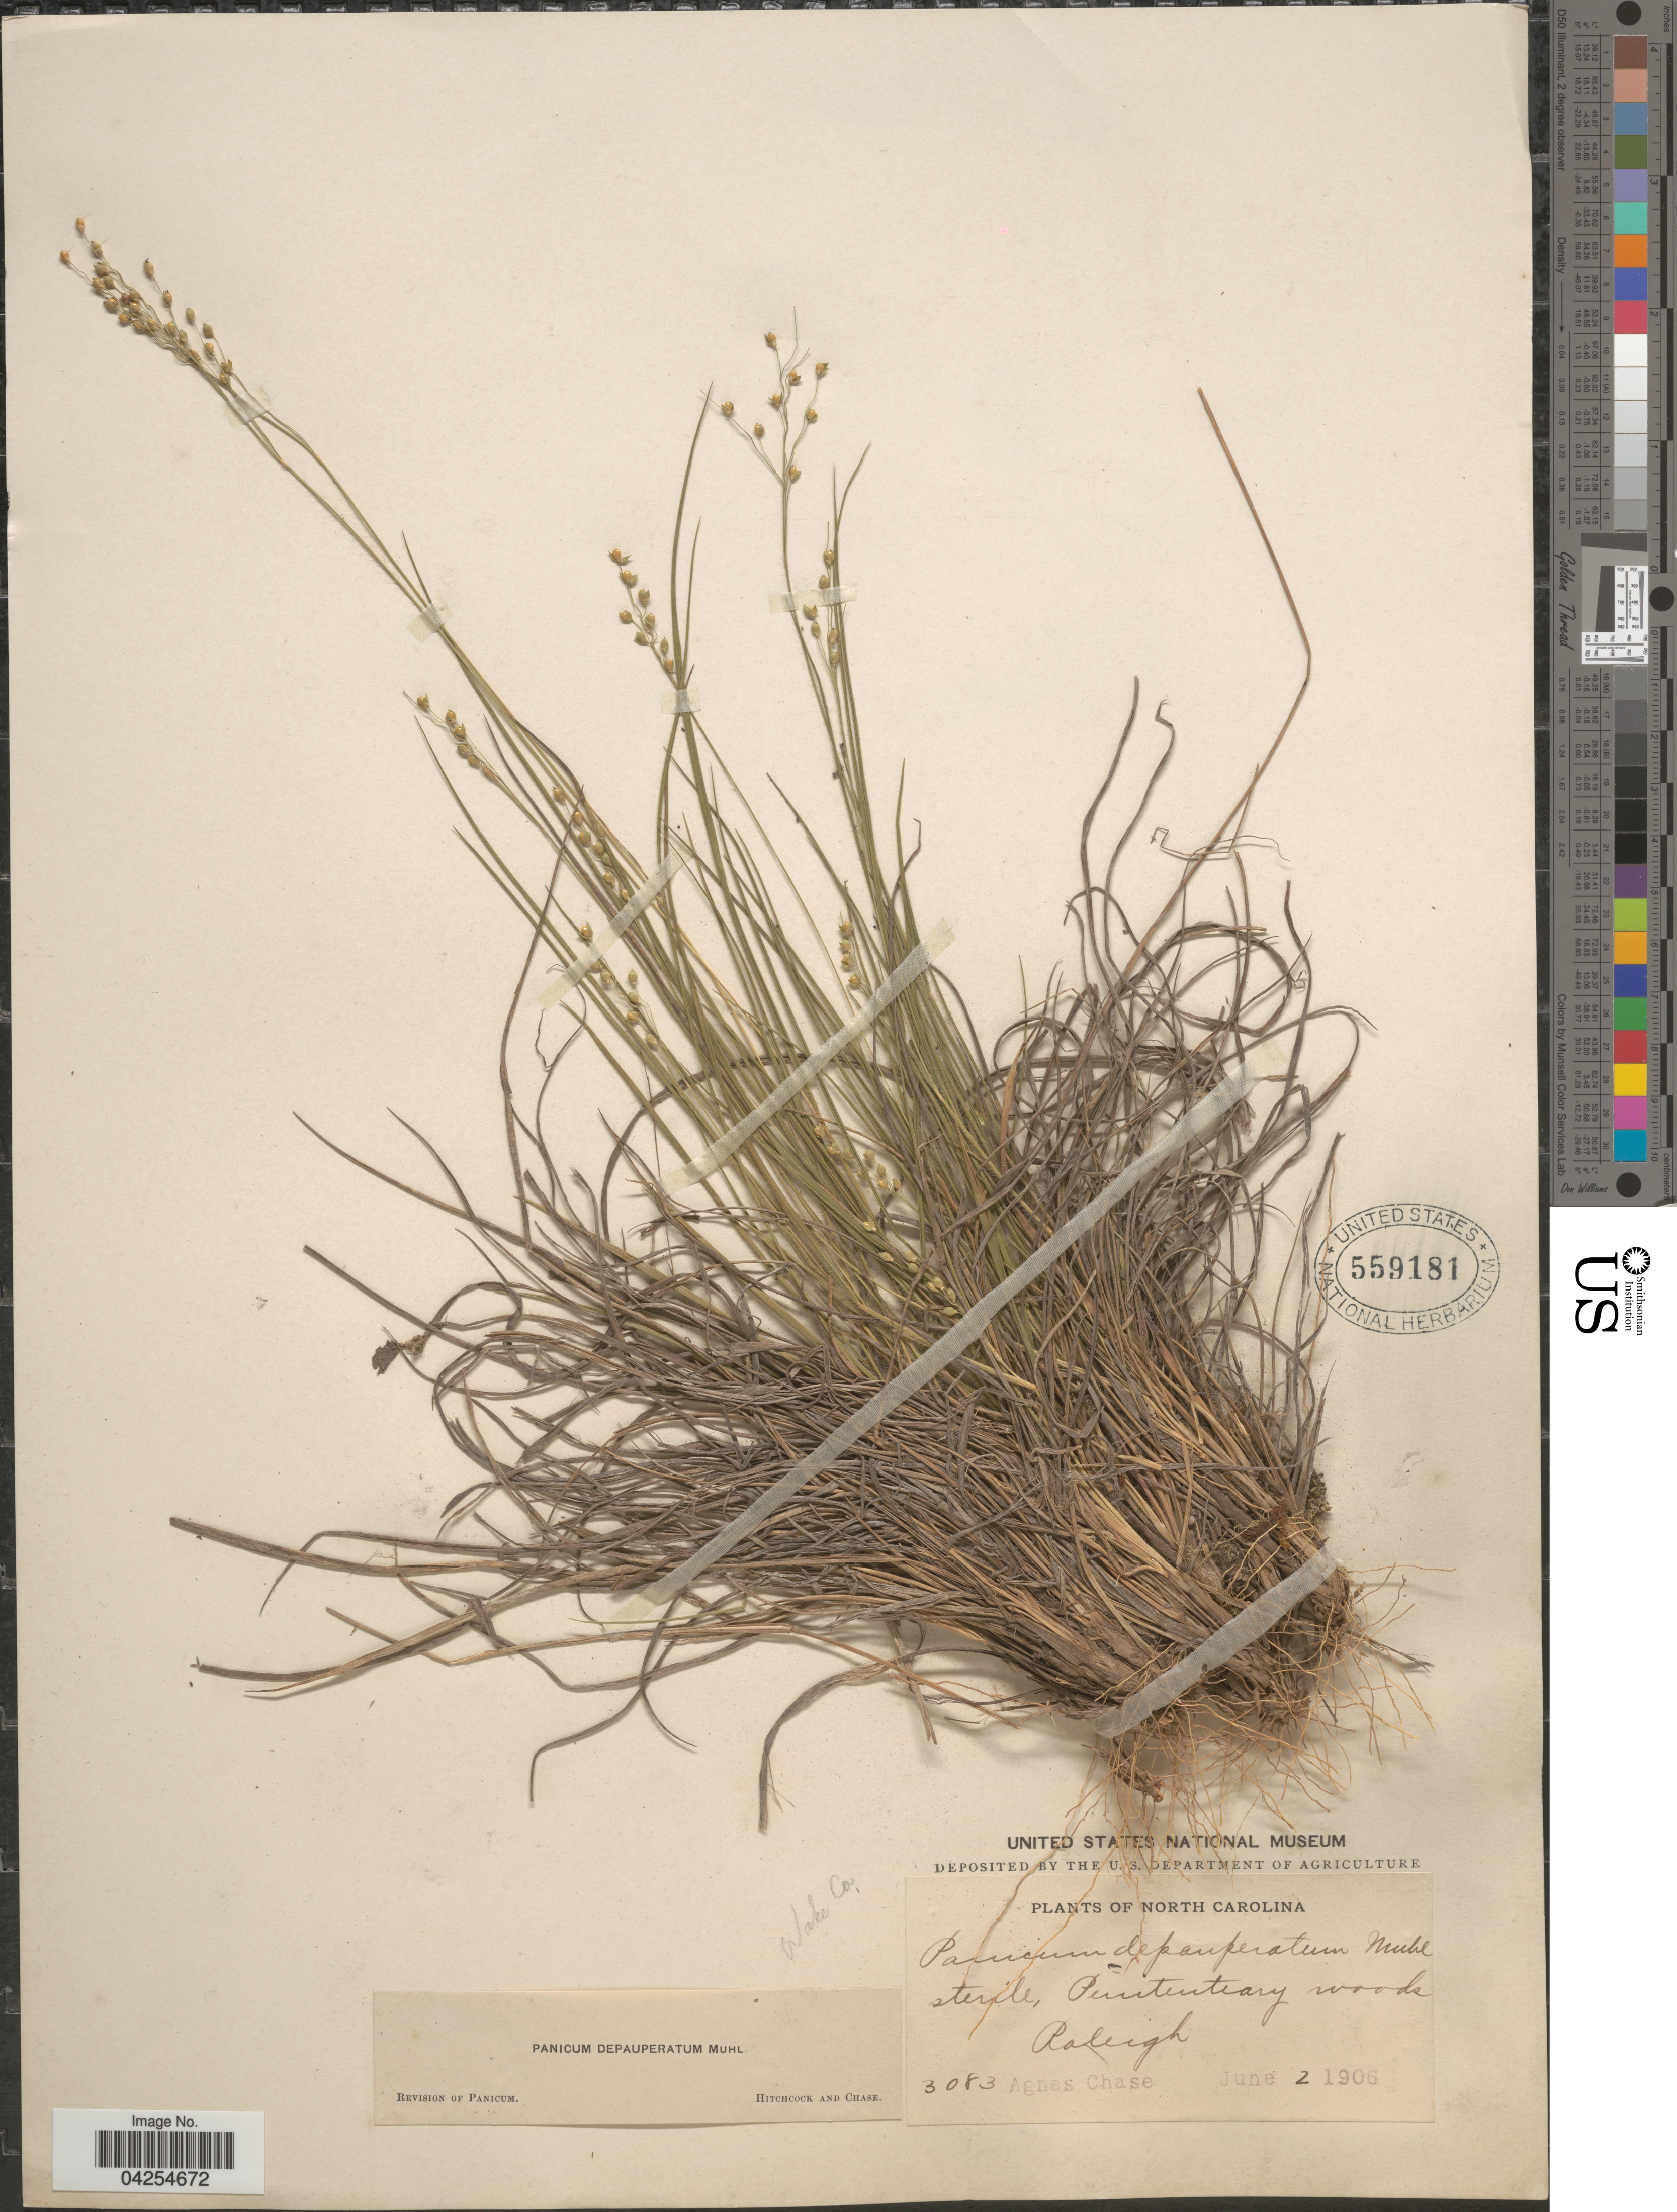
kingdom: Plantae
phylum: Tracheophyta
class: Liliopsida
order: Poales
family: Poaceae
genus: Dichanthelium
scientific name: Dichanthelium depauperatum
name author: (Muhl.) Gould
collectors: A. Chase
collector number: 3083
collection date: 1906-06-02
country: United States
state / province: North Carolina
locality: Sterile, Penitentiary woods Raleigh. Wake Co.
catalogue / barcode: US 559181